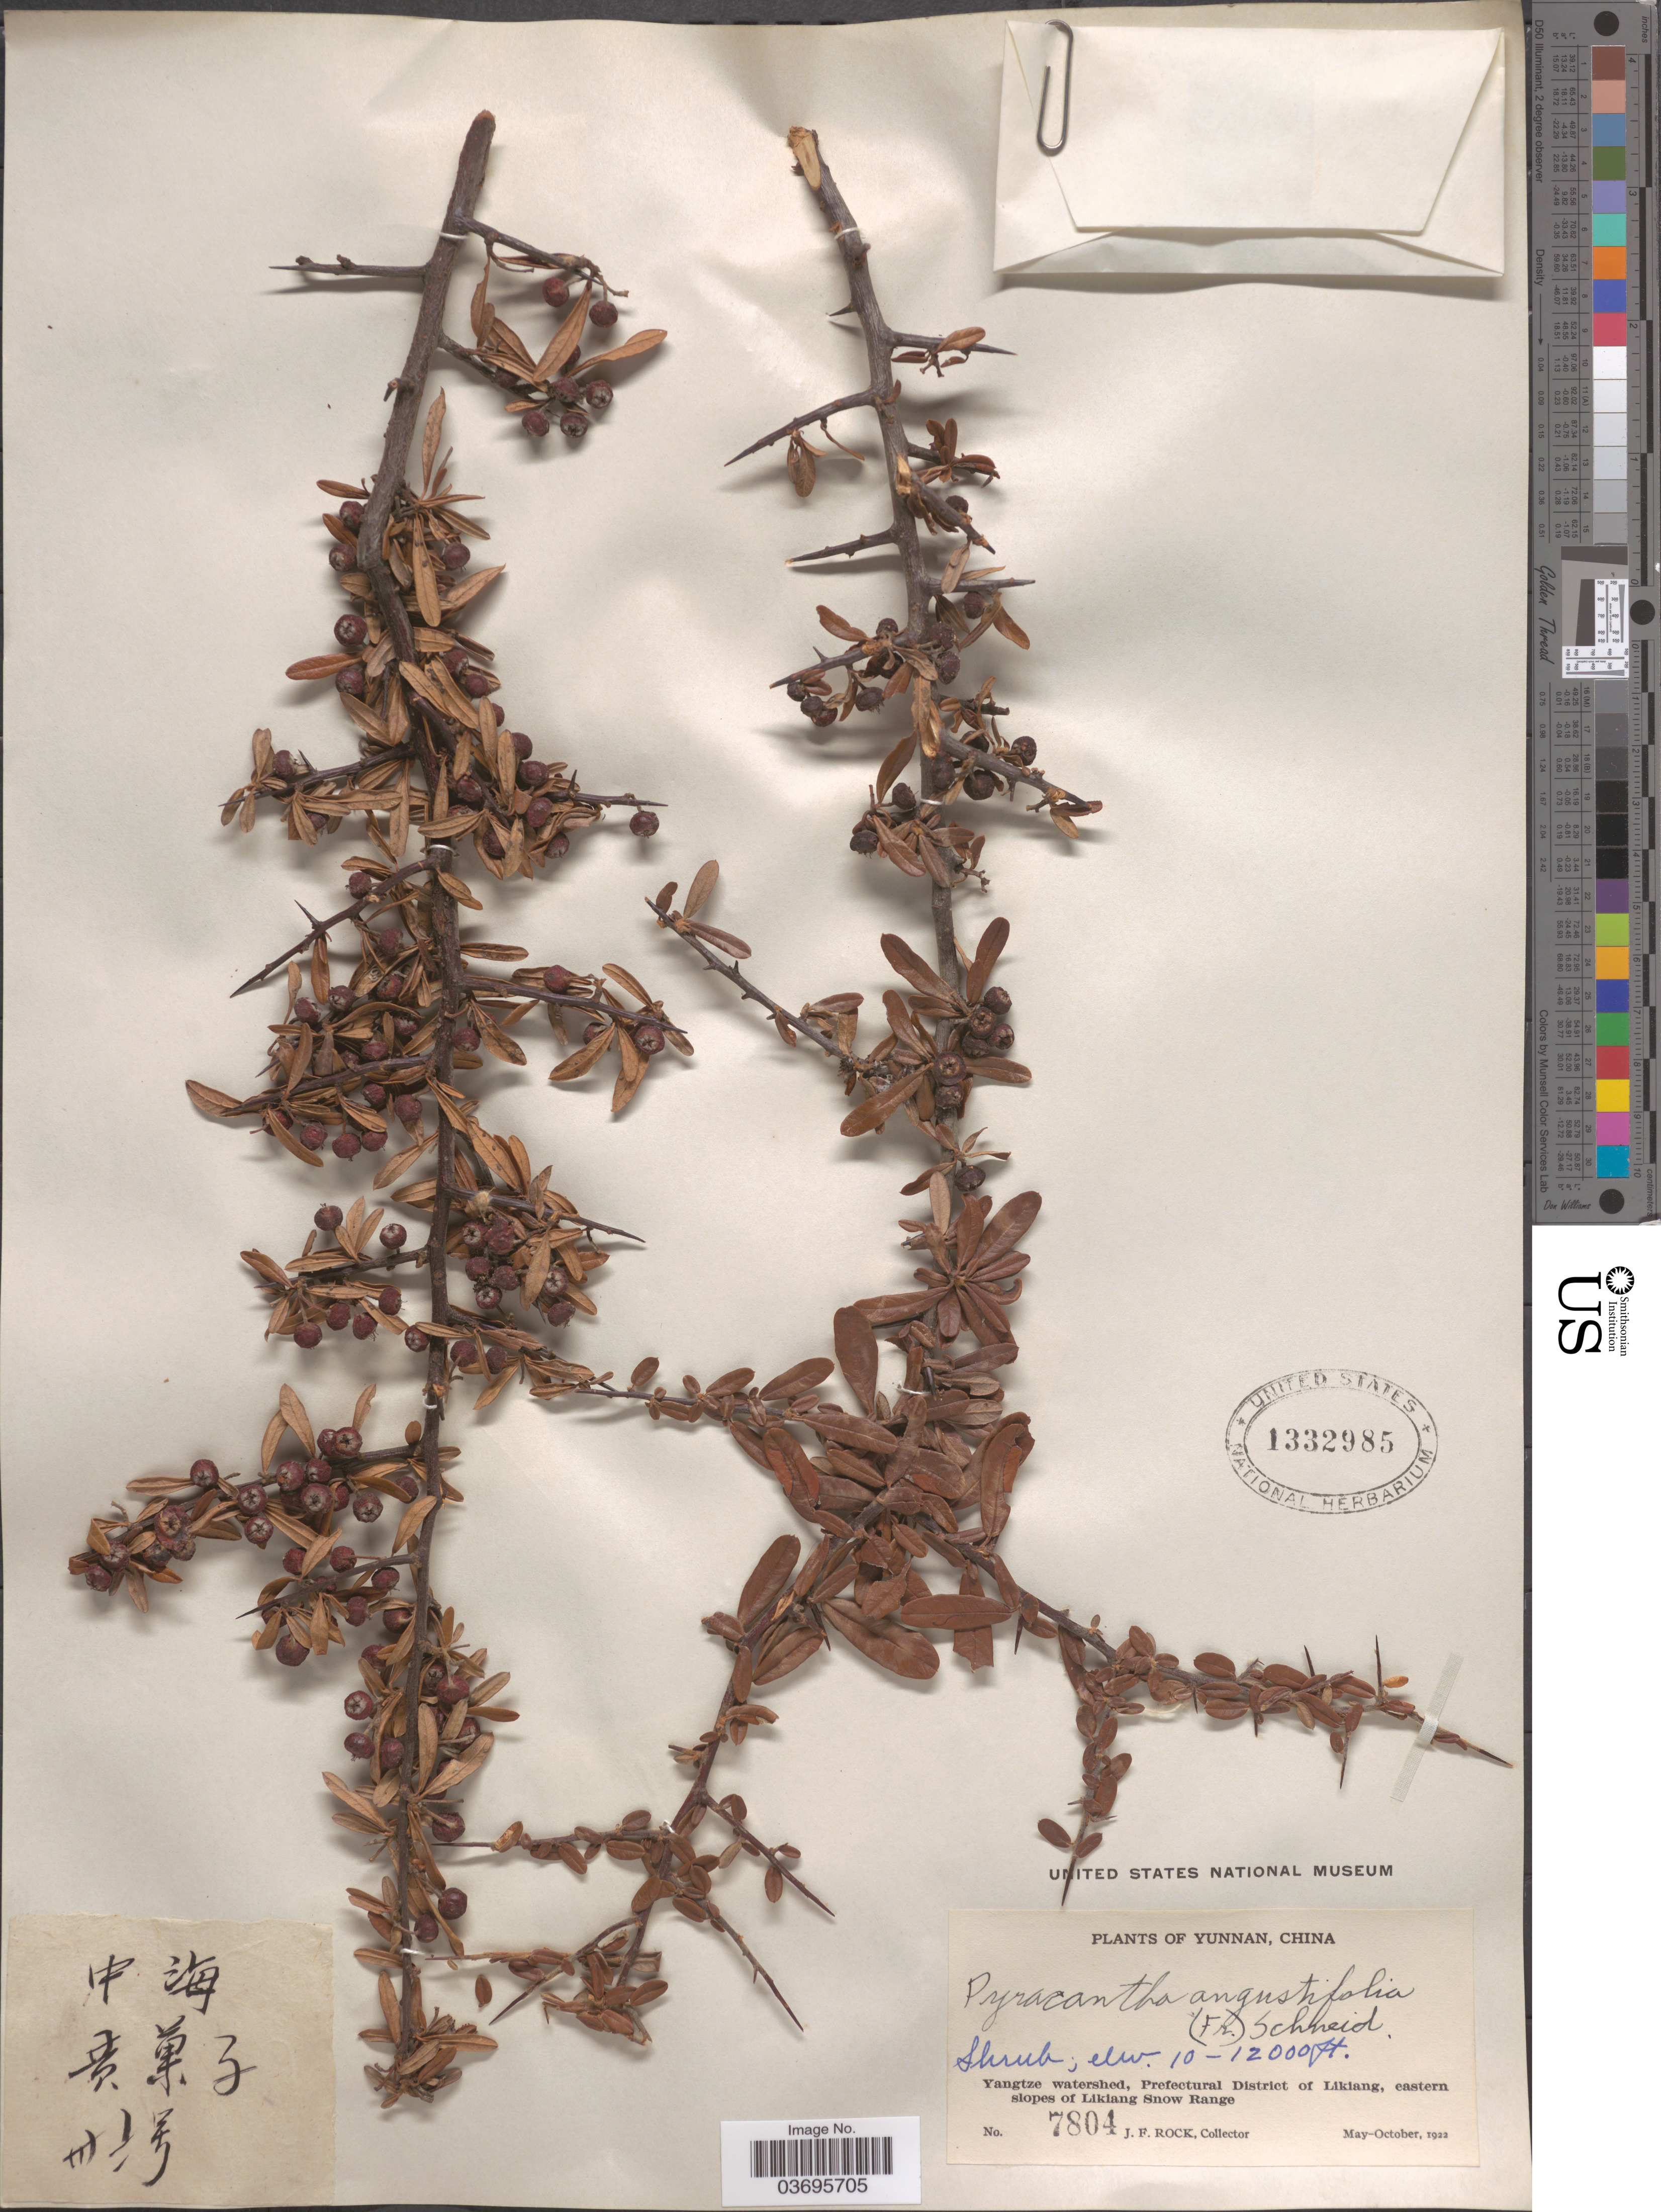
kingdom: Plantae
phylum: Tracheophyta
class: Magnoliopsida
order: Rosales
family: Rosaceae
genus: Pyracantha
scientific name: Pyracantha angustifolia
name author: C.K. Schneid.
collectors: J. Rock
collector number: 7804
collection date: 1922-05/1922-10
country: China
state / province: Yunnan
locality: Yangtze watershed, Prefectural District of Likiang, eastern slopes of Likiang Snow Range.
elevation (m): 3048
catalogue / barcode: US 1332985